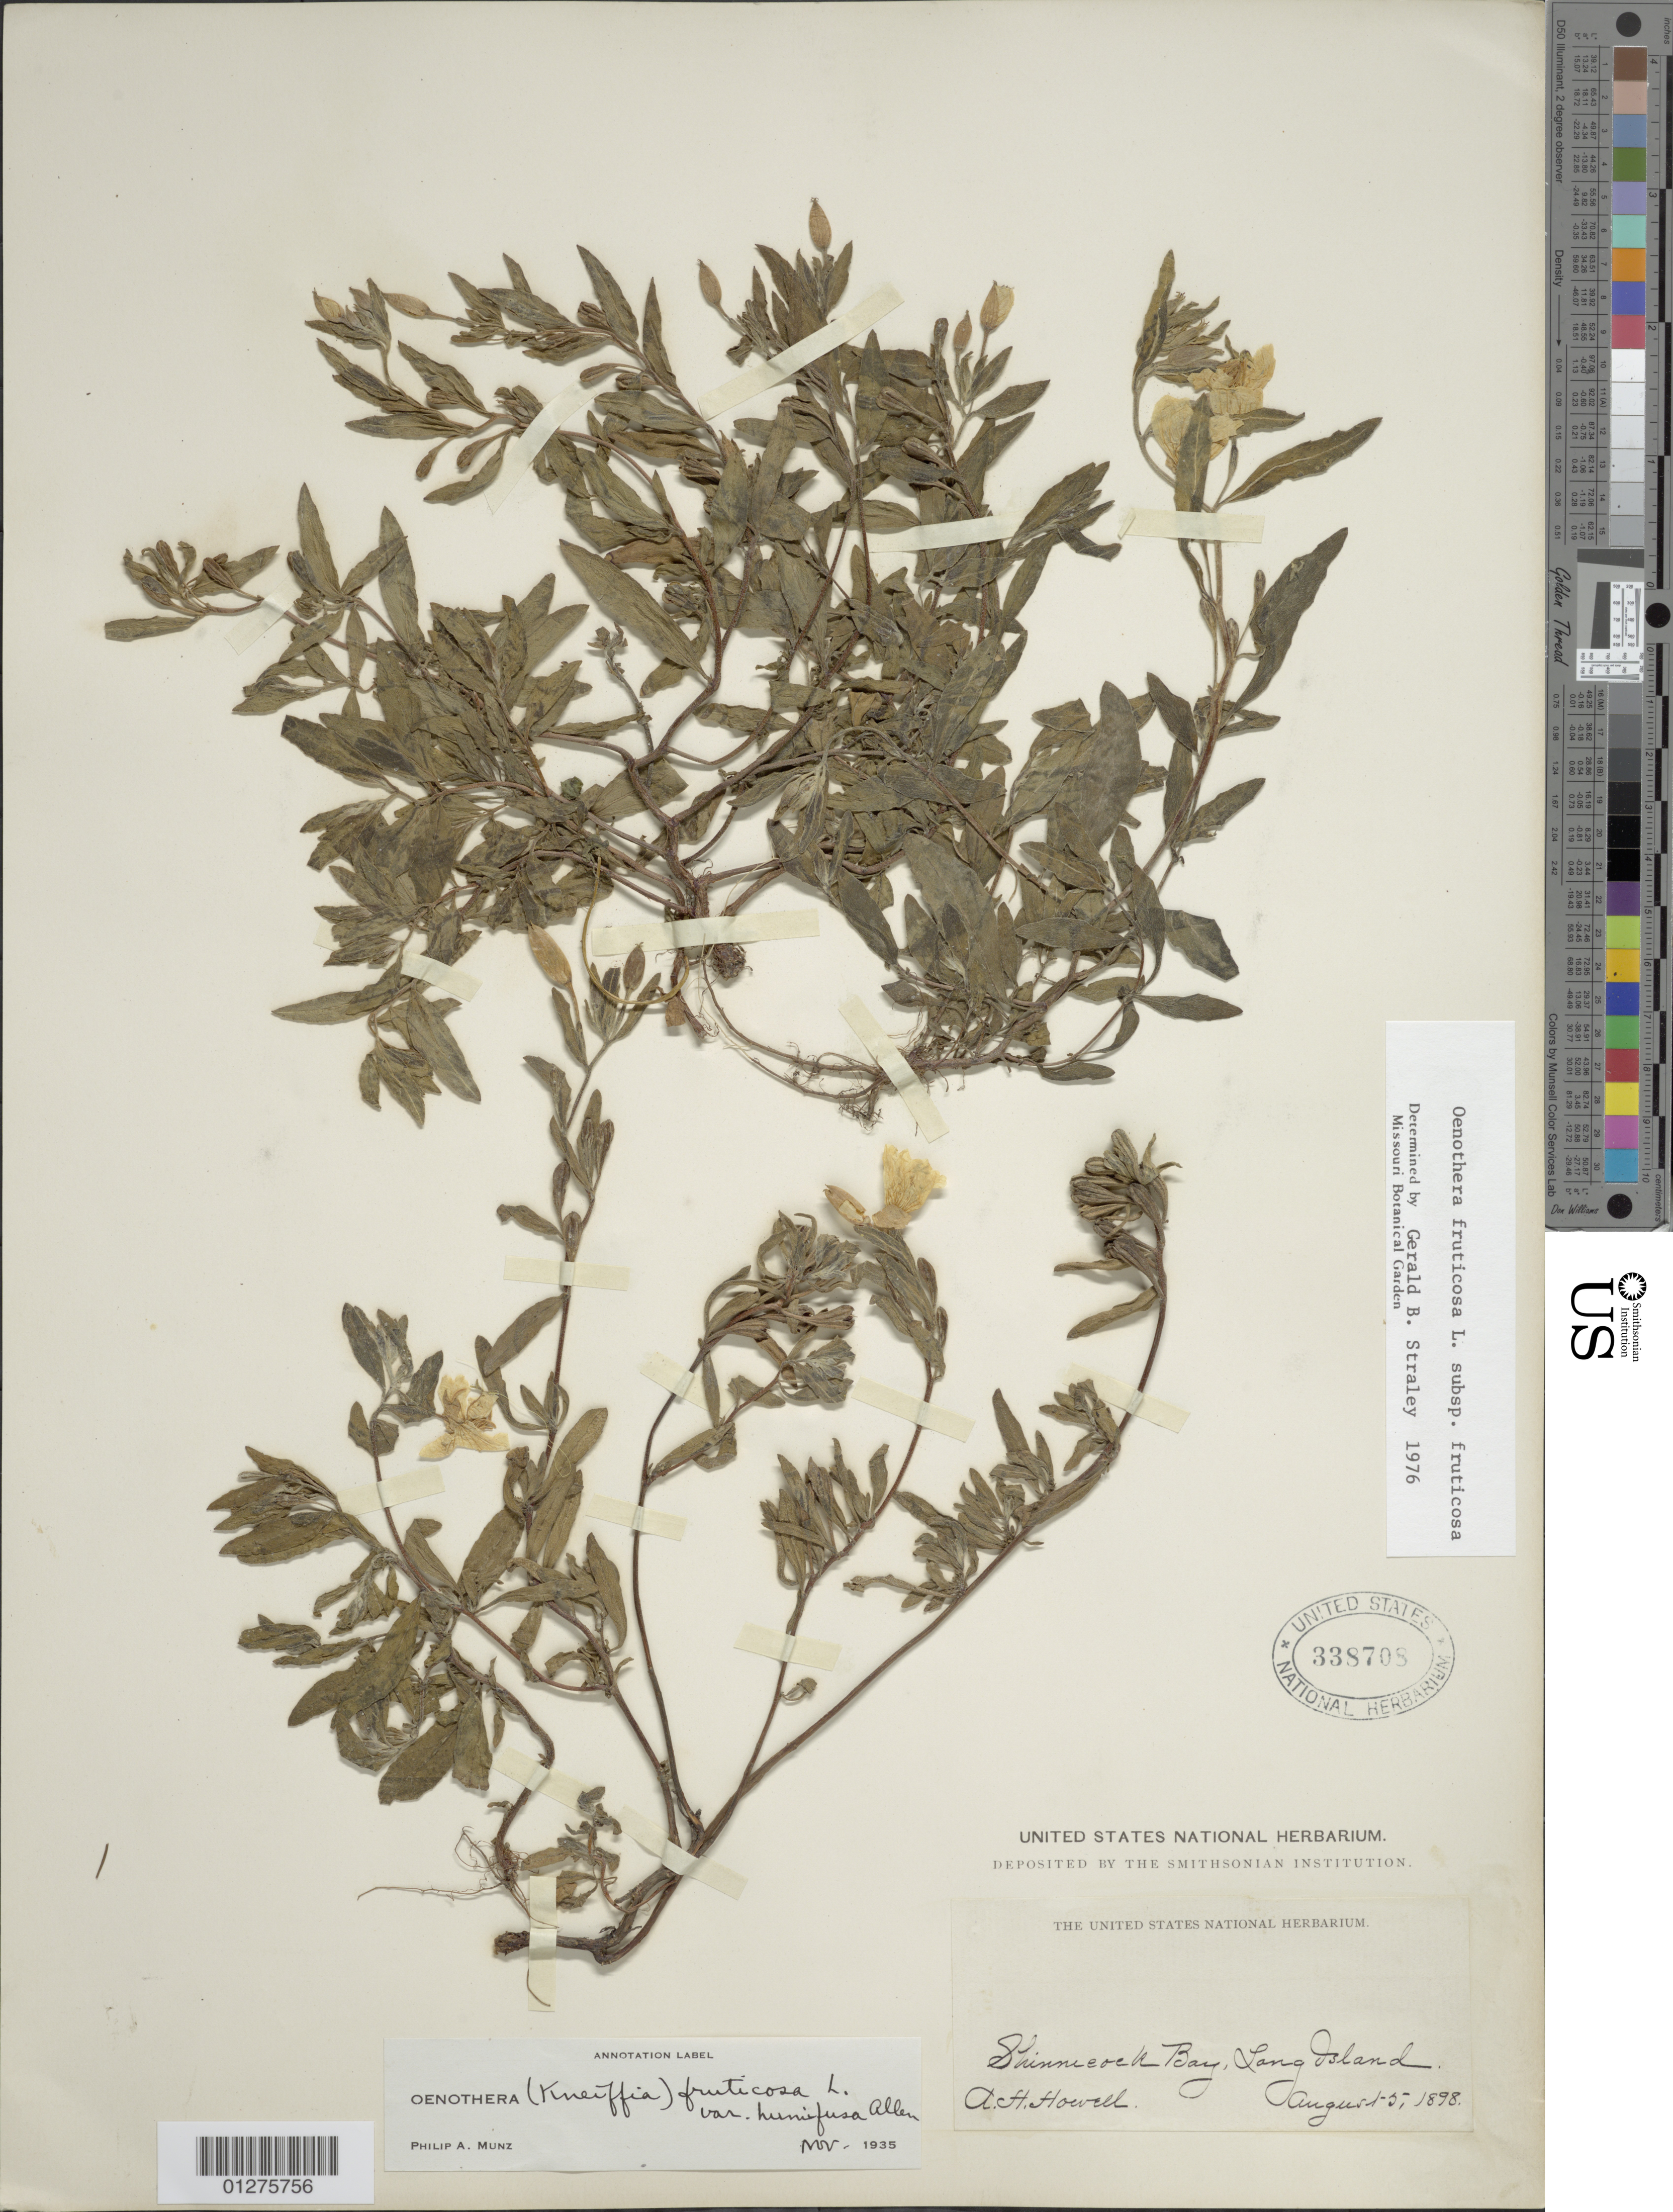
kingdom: Plantae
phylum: Tracheophyta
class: Magnoliopsida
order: Myrtales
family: Onagraceae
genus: Oenothera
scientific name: Oenothera fruticosa subsp. fruticosa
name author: L.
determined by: Straley, G. B.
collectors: A. H. Howell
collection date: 1898-08-05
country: United States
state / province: New York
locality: Shinnecock Bay.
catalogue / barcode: US 338708